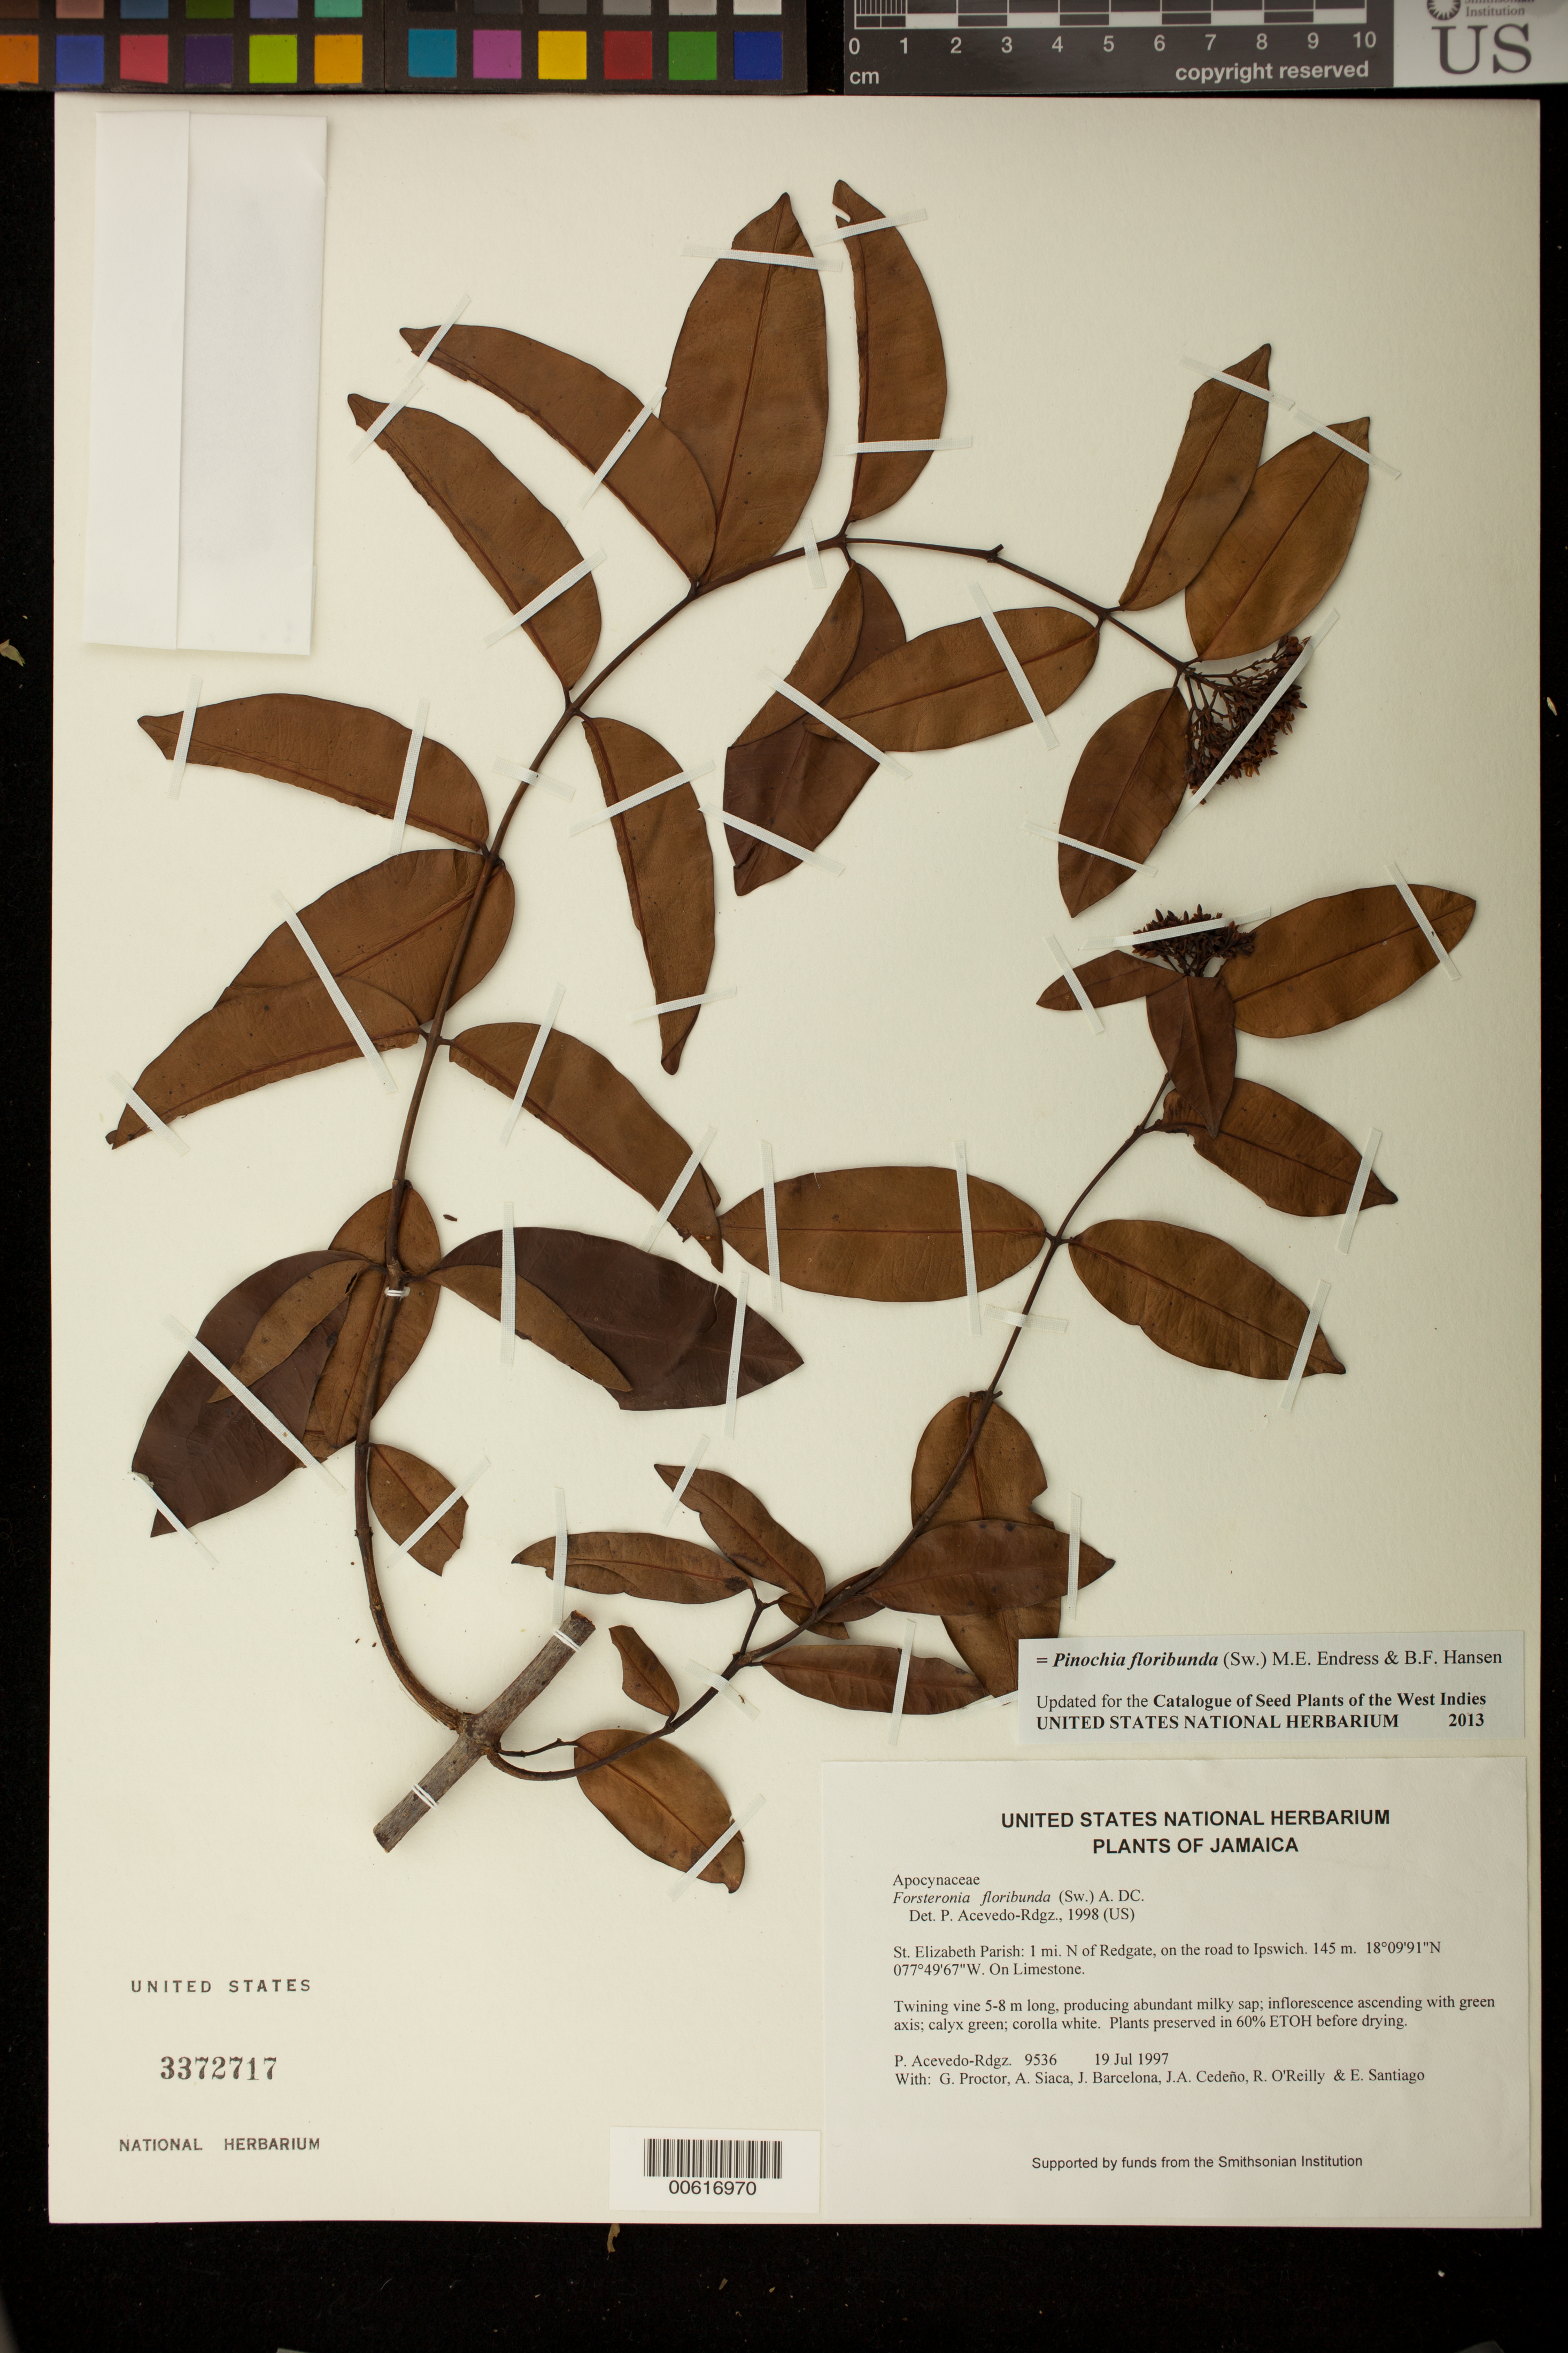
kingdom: Plantae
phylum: Tracheophyta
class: Magnoliopsida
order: Gentianales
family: Apocynaceae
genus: Pinochia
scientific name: Pinochia floribunda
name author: (Sw.) M.E. Endress & B.F. Hansen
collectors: P. Acevedo-Rodr., G. R. Proctor, A. Siaca, J. Barcelona, J. A. Cedeño M. & R. O'Reilly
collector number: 9536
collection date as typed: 19 Jul 1997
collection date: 1997-07-19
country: Jamaica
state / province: Saint Elizabeth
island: Jamaica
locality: St. Elizabeth Parish: 1 mi. N of Redgate, on the road to Ipswich.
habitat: On Limestone.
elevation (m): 145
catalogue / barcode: US 3372717